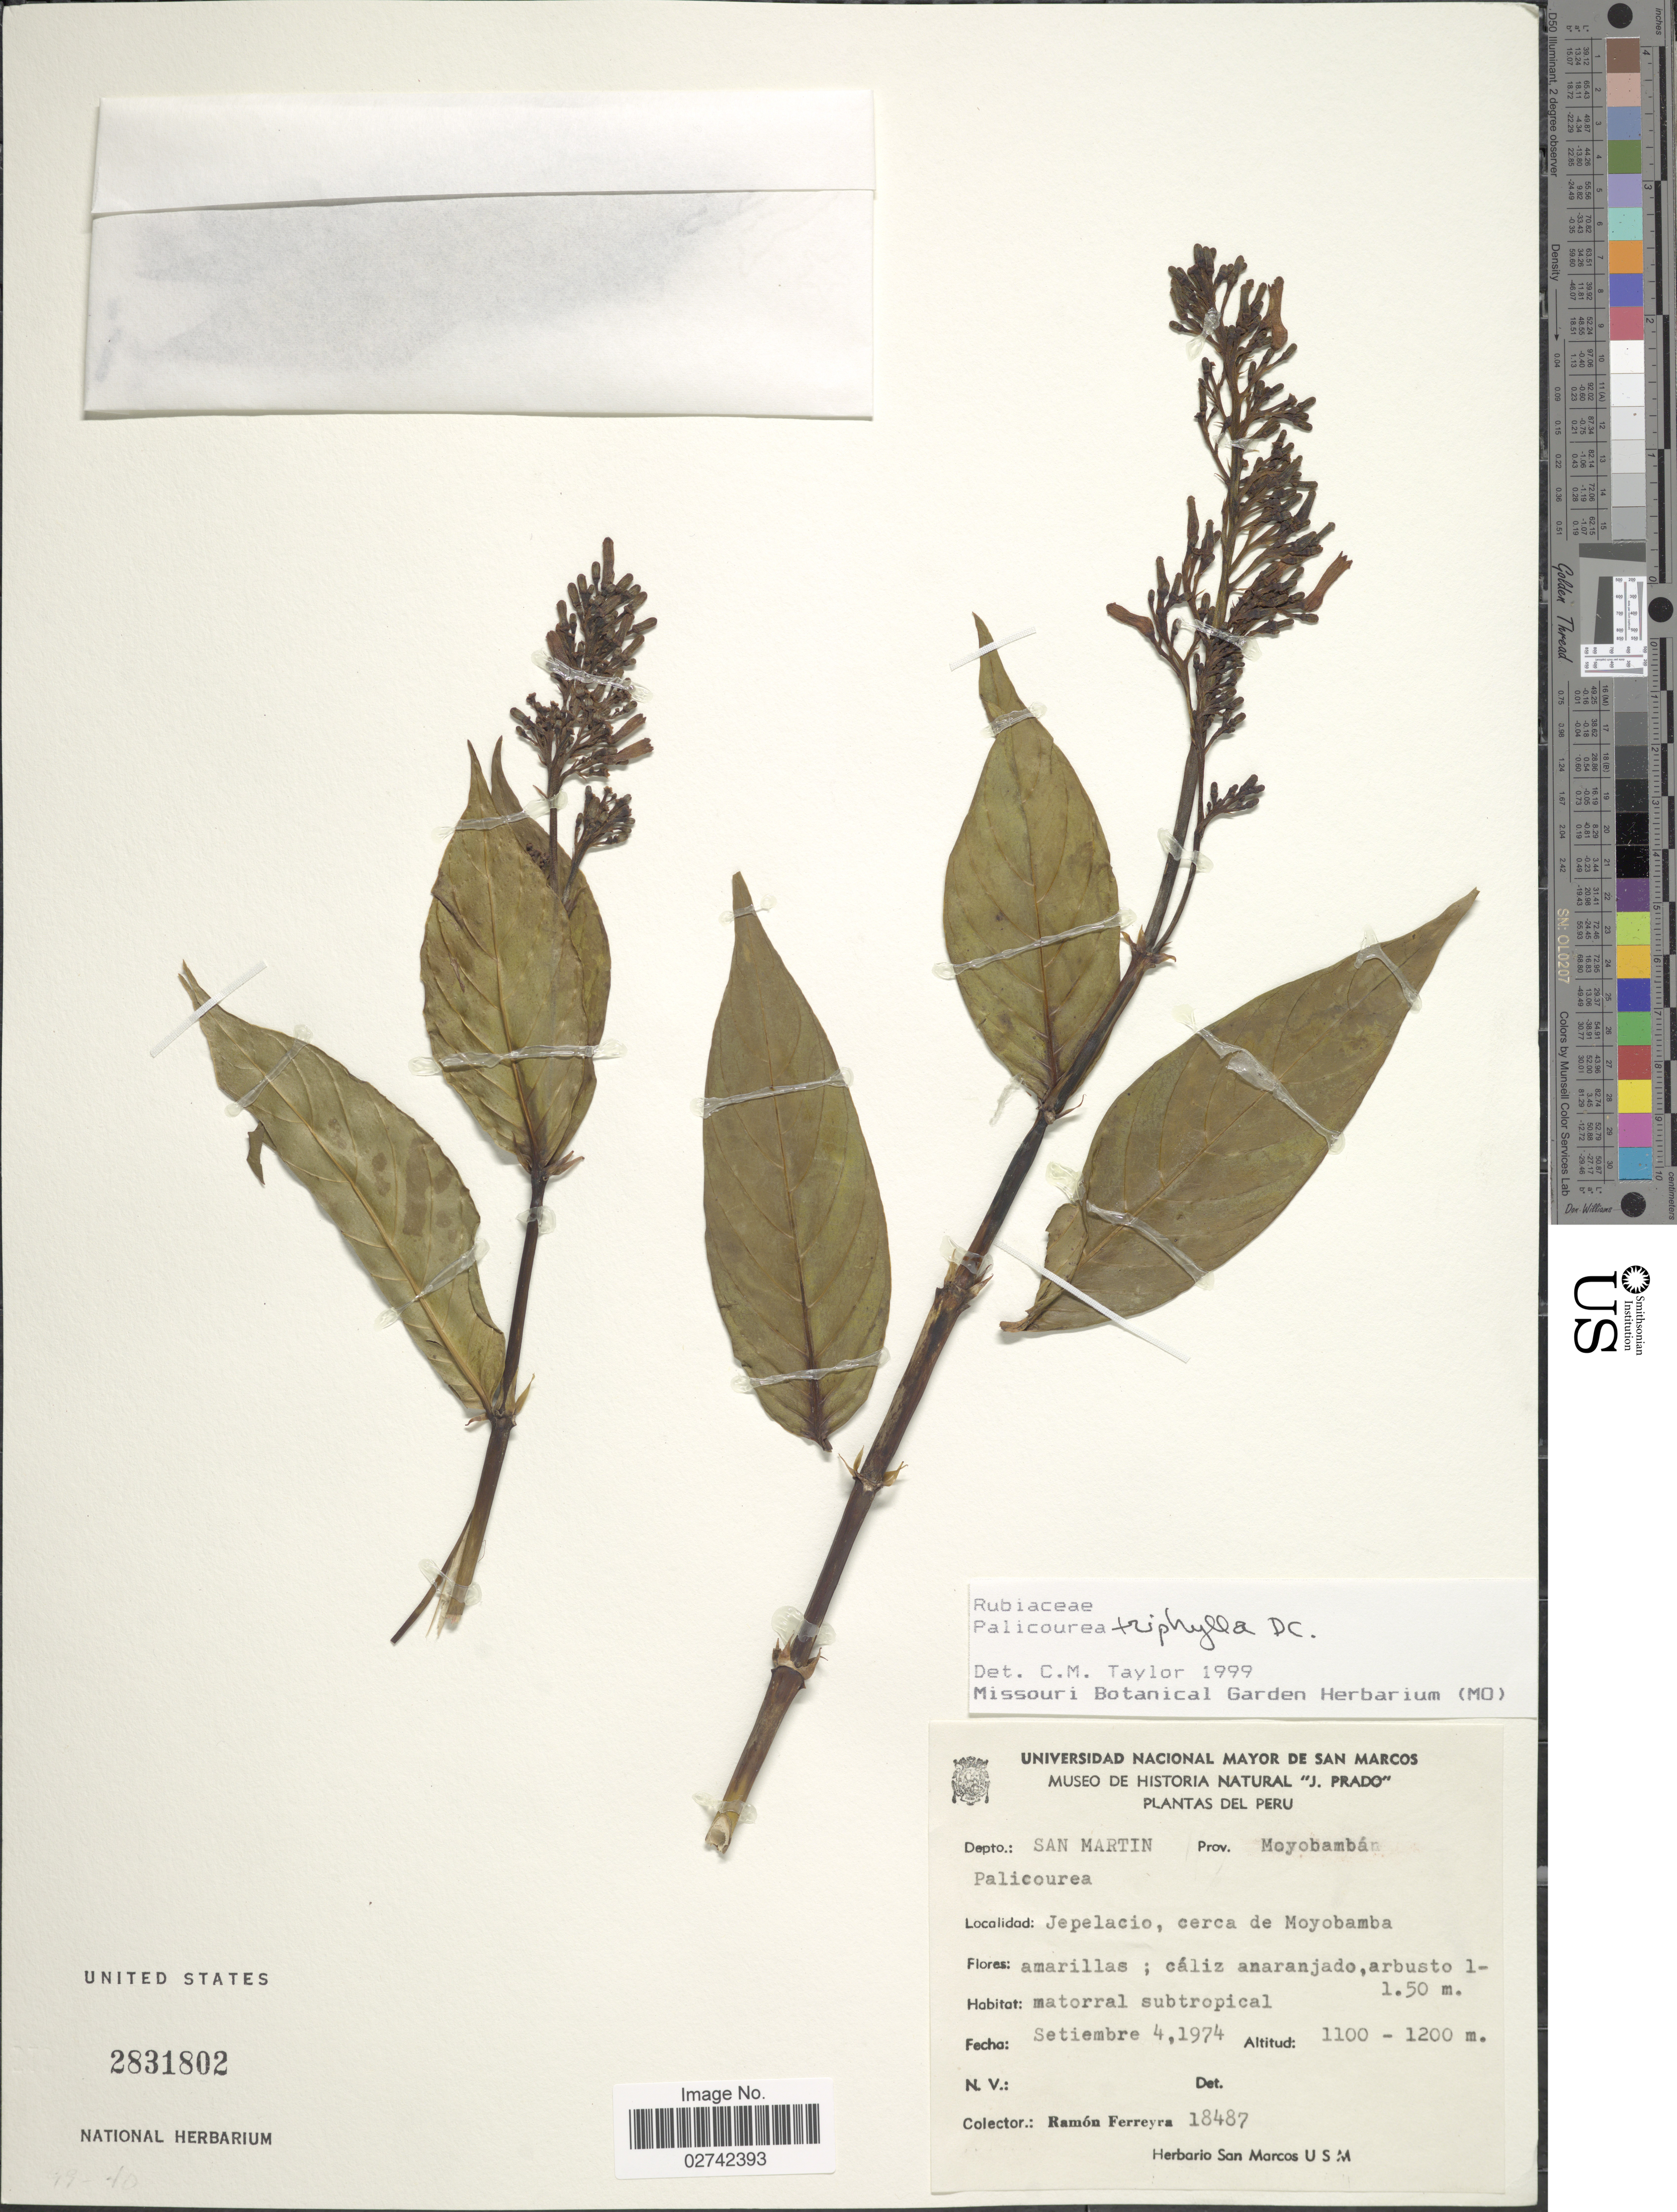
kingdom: Plantae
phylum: Tracheophyta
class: Magnoliopsida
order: Gentianales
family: Rubiaceae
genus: Palicourea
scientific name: Palicourea triphylla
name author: DC.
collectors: R. A. Ferreyra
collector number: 18487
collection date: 1974-09-04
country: Peru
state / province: San Martín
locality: Jepelacio, cerca de Moyobamba, Prov. Moyobamba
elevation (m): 1100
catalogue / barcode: US 2831802